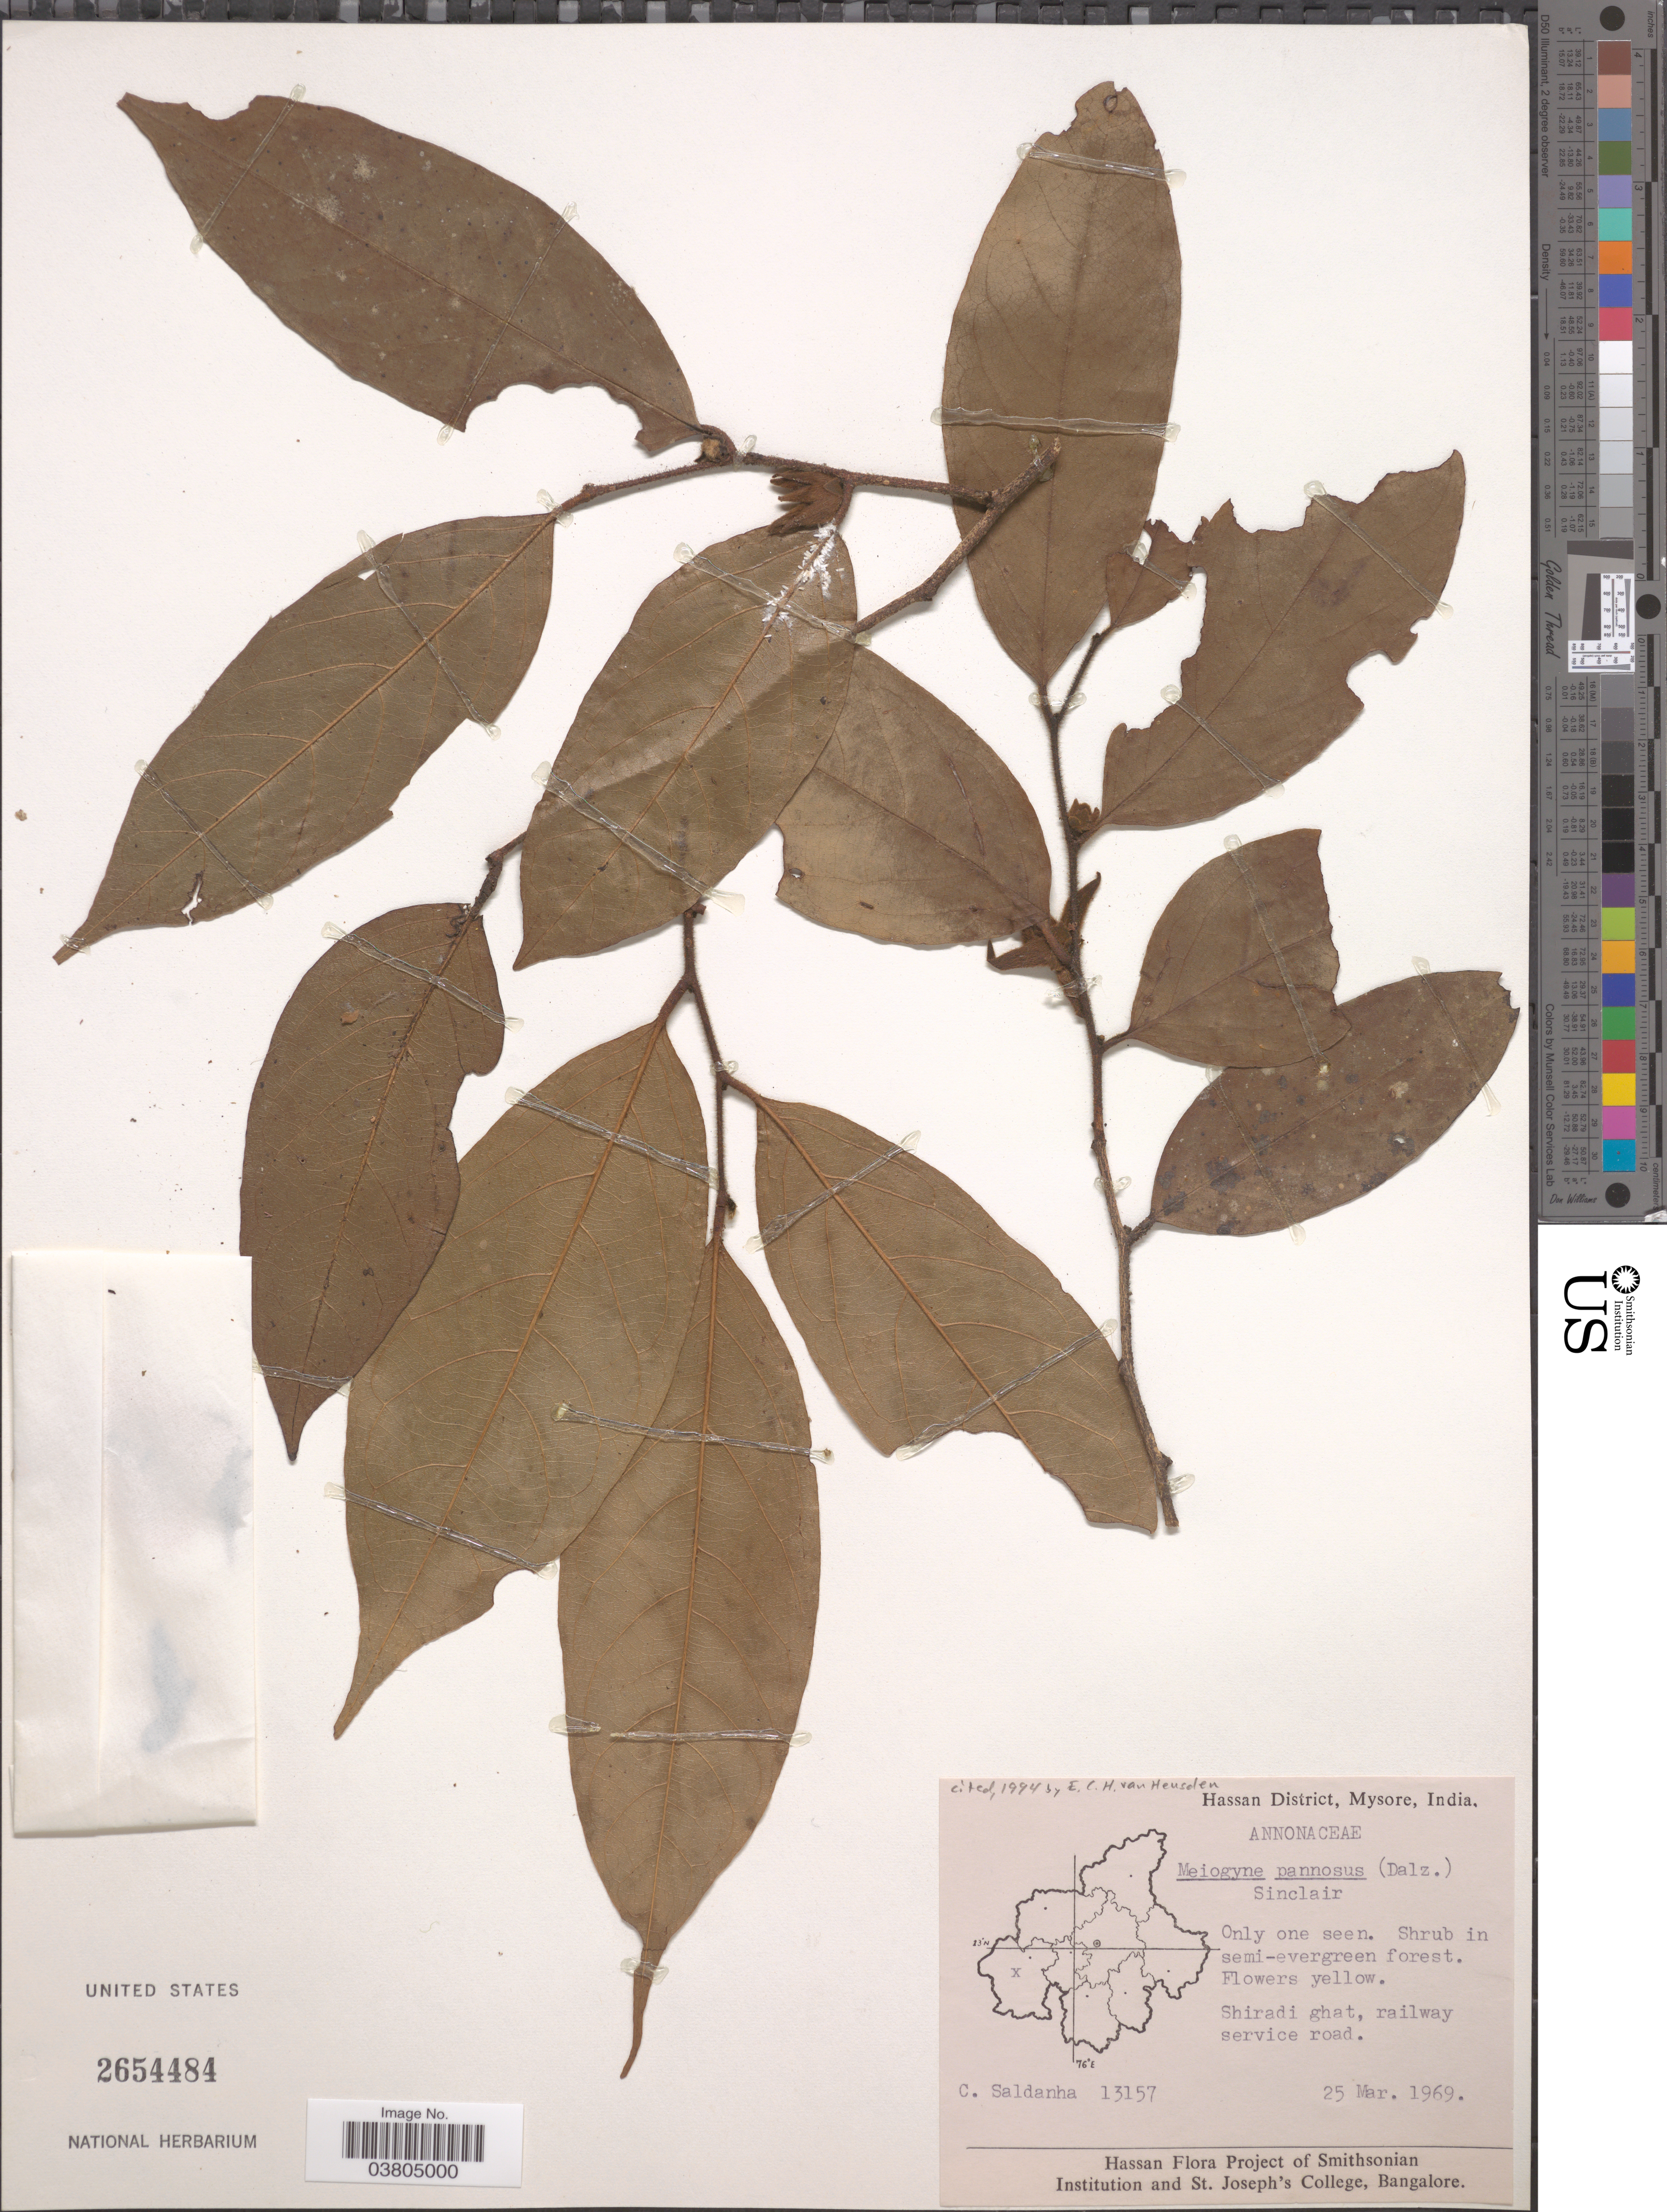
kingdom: Plantae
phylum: Tracheophyta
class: Magnoliopsida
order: Magnoliales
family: Annonaceae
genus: Meiogyne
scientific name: Meiogyne pannosa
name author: (Dalzell) J. Sinclair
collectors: C. Saldanha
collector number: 13157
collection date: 1969-03-25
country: India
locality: Hassan District, Mysore. Shiradi ghat, railway service road.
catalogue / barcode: US 2654484